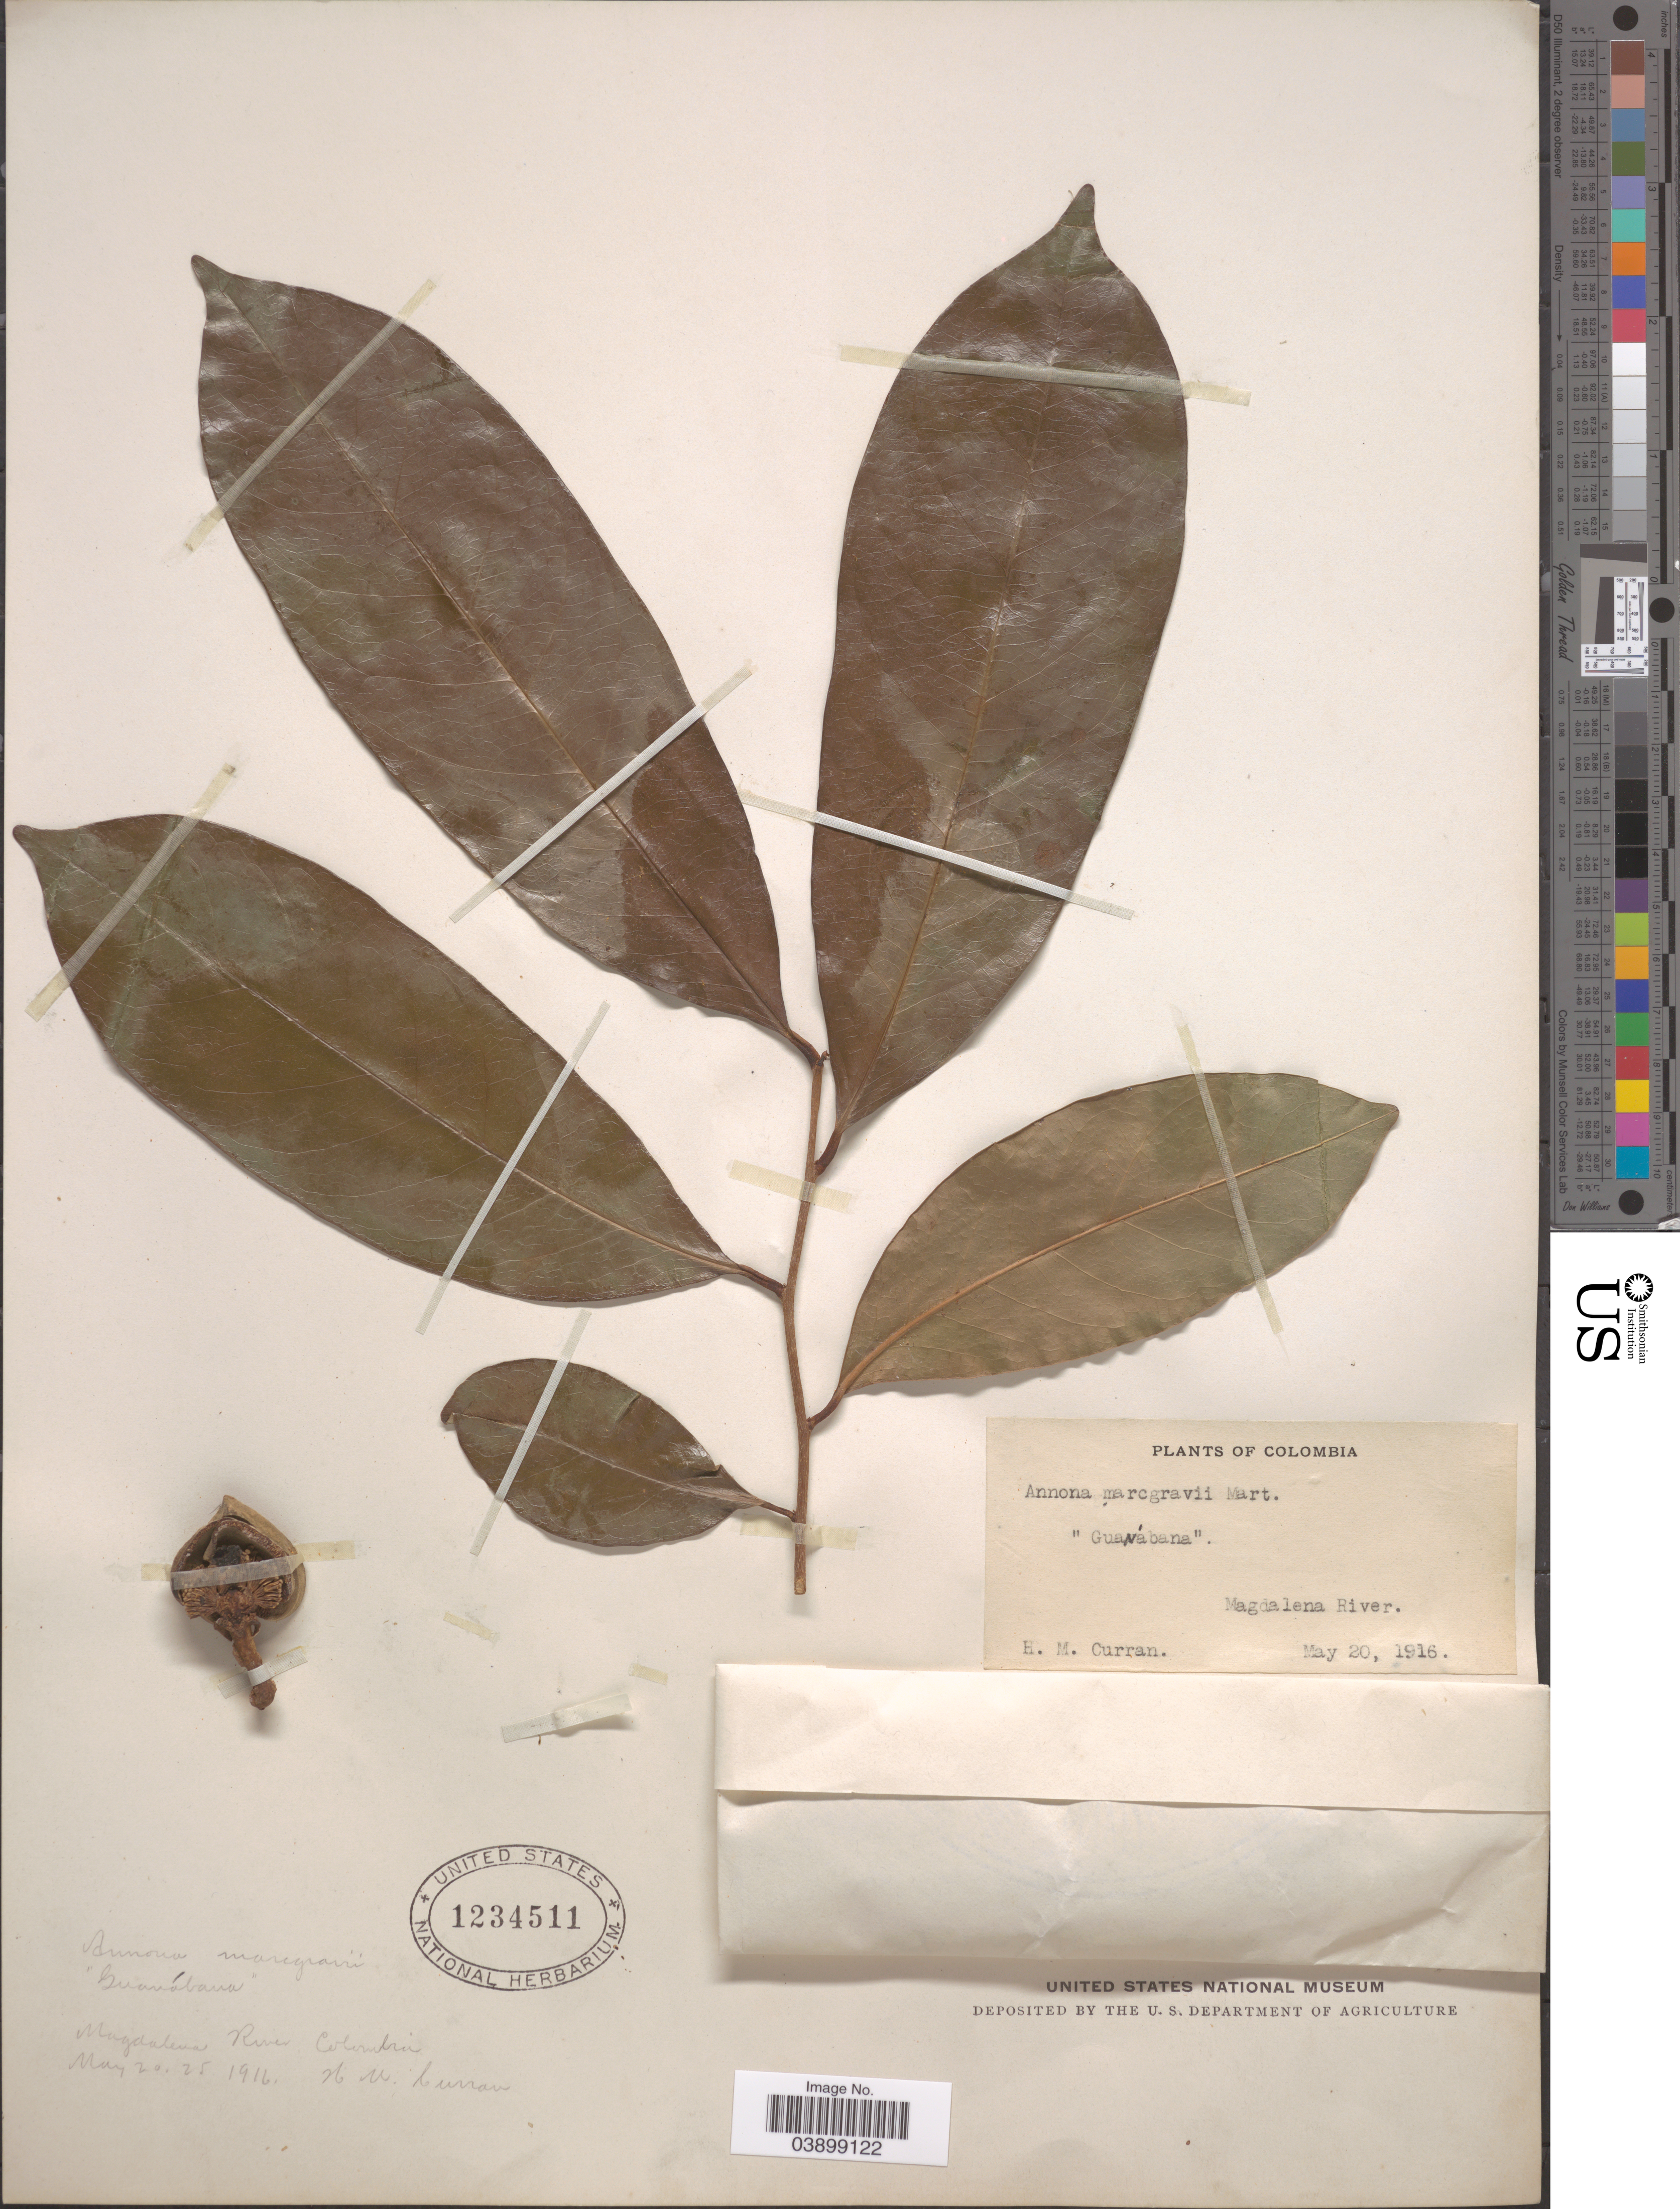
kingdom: Plantae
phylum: Tracheophyta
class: Magnoliopsida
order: Magnoliales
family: Annonaceae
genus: Annona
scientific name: Annona montana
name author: Macfad.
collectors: H. M. Curran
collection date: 1916-05-20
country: Colombia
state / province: Magdalena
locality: Magdalena River.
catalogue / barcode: US 1234511